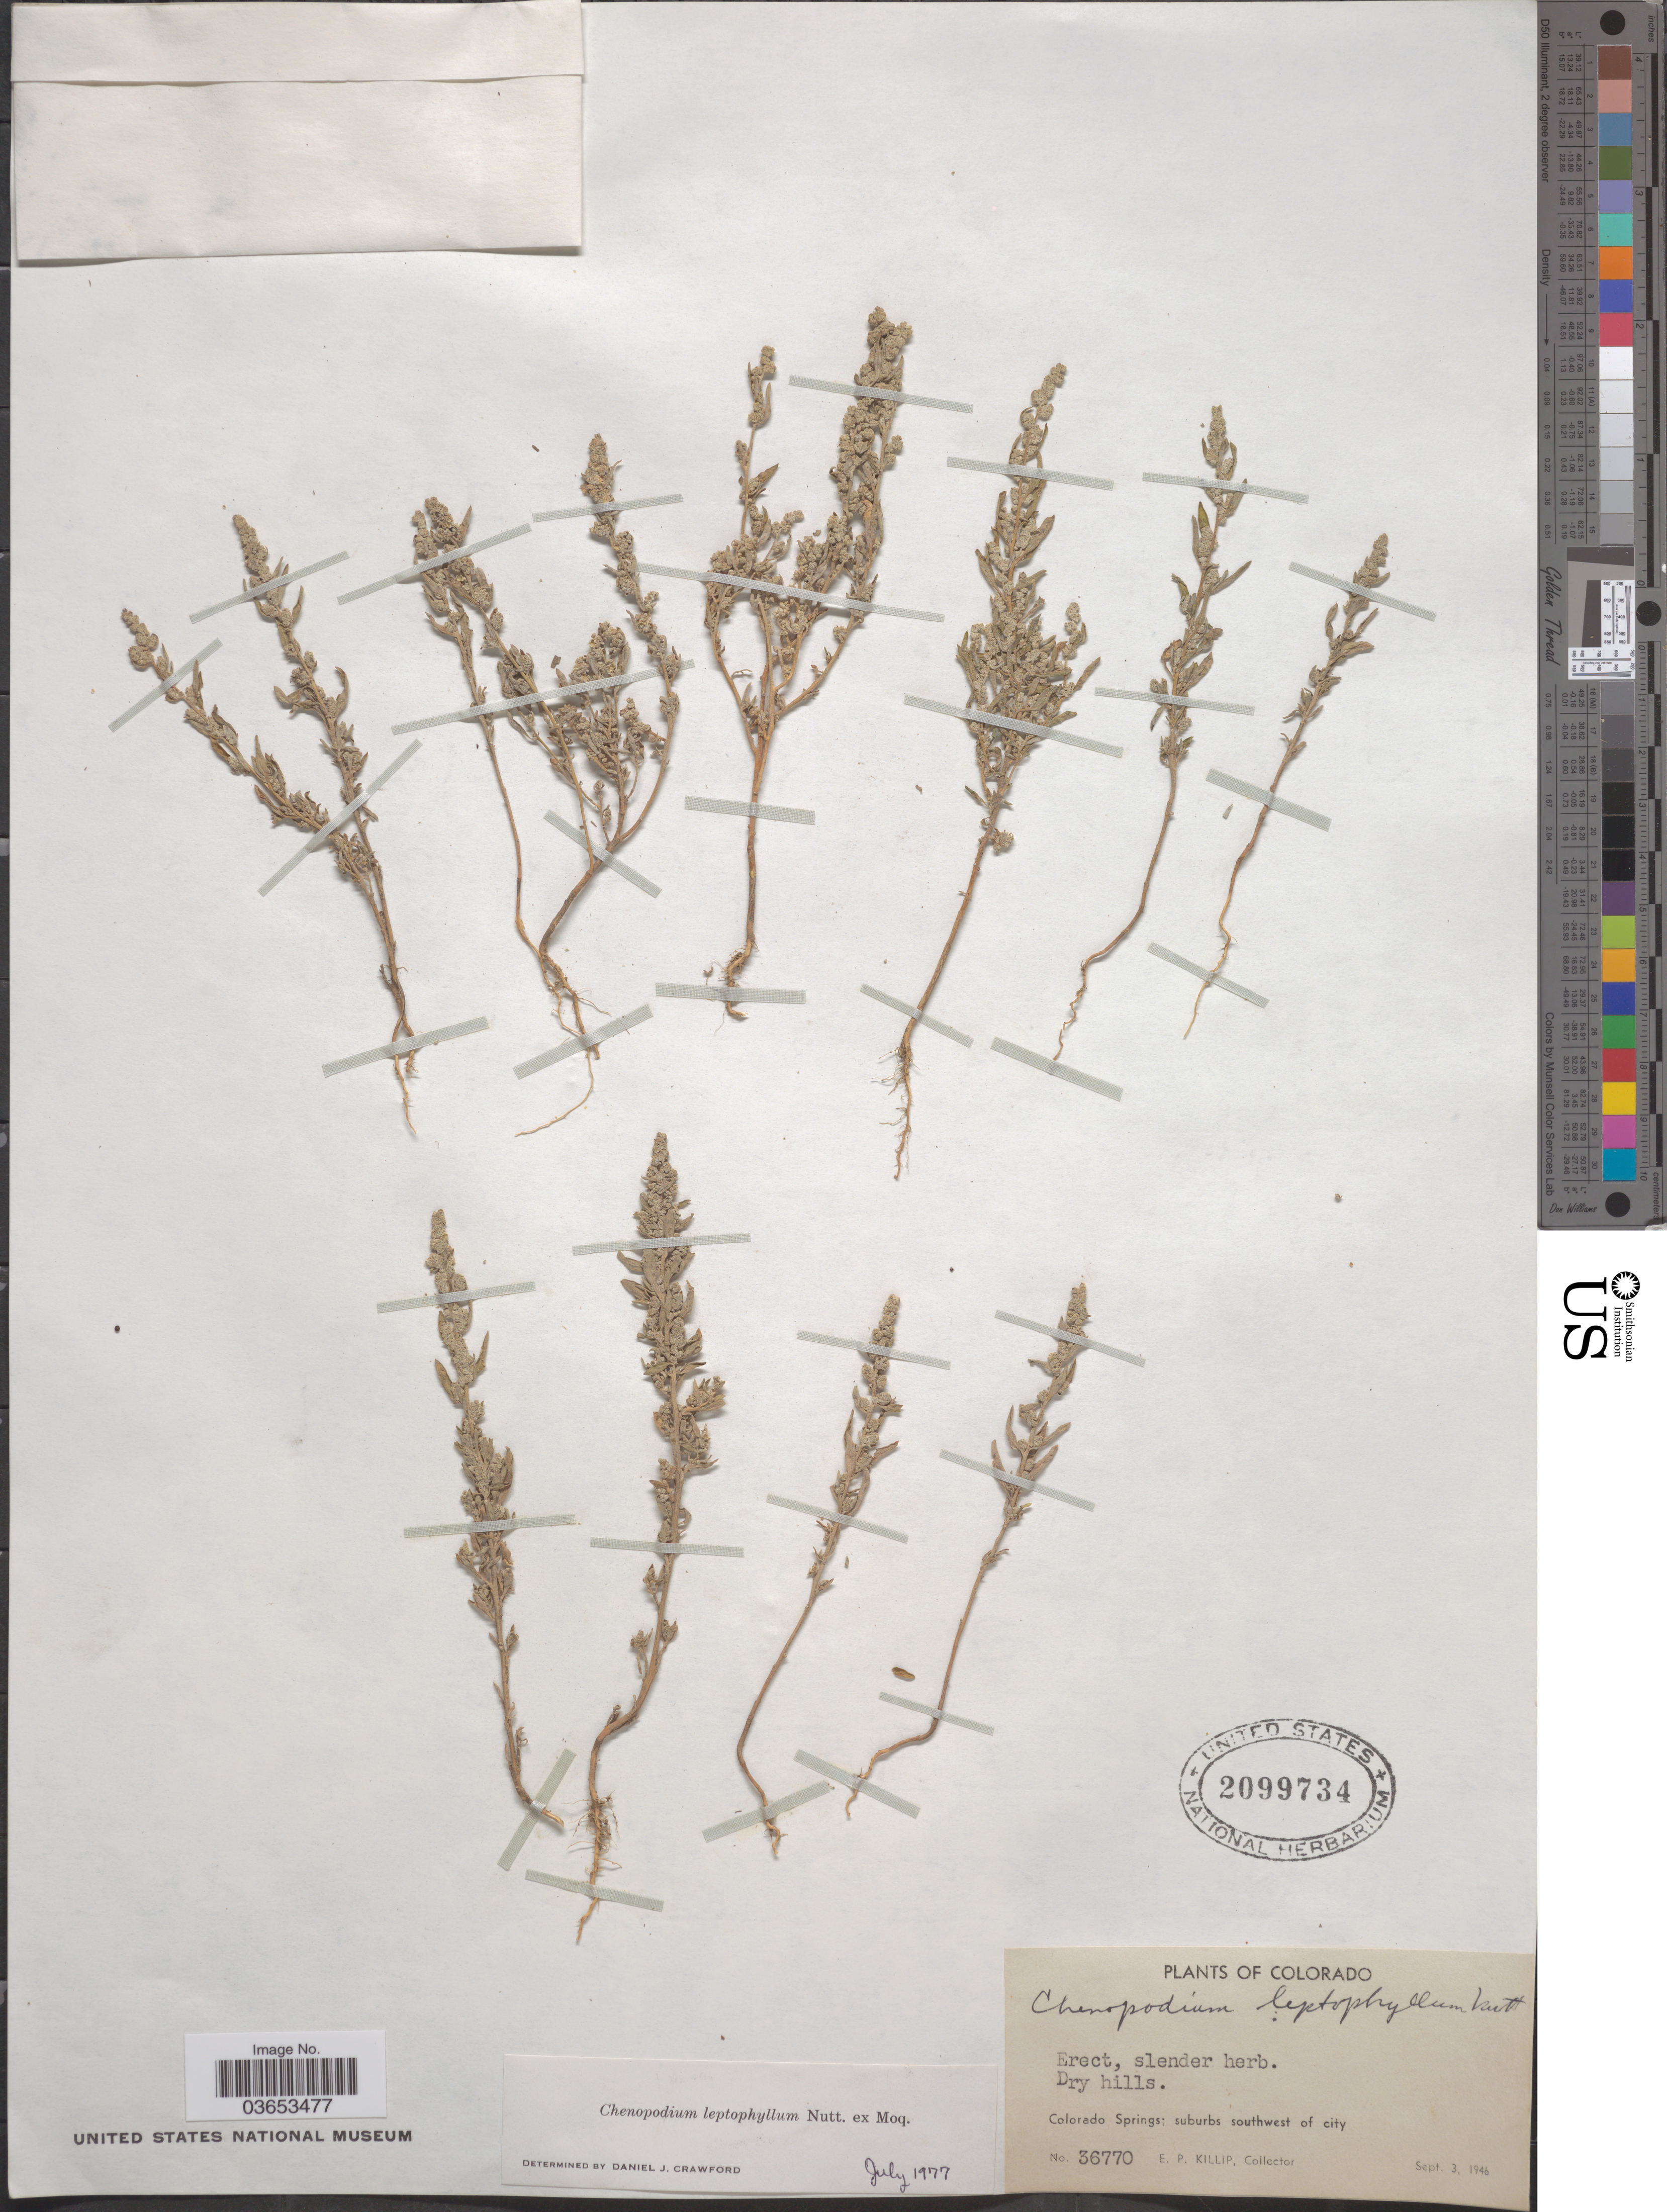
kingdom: Plantae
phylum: Tracheophyta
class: Magnoliopsida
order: Caryophyllales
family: Amaranthaceae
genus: Chenopodium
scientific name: Chenopodium leptophyllum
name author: (Moq.) Nutt. ex S. Watson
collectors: E. P. Killip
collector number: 36770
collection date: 1946-09-03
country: United States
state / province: Colorado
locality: Colorado Springs; suburbs southwest of city.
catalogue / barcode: US 2099734